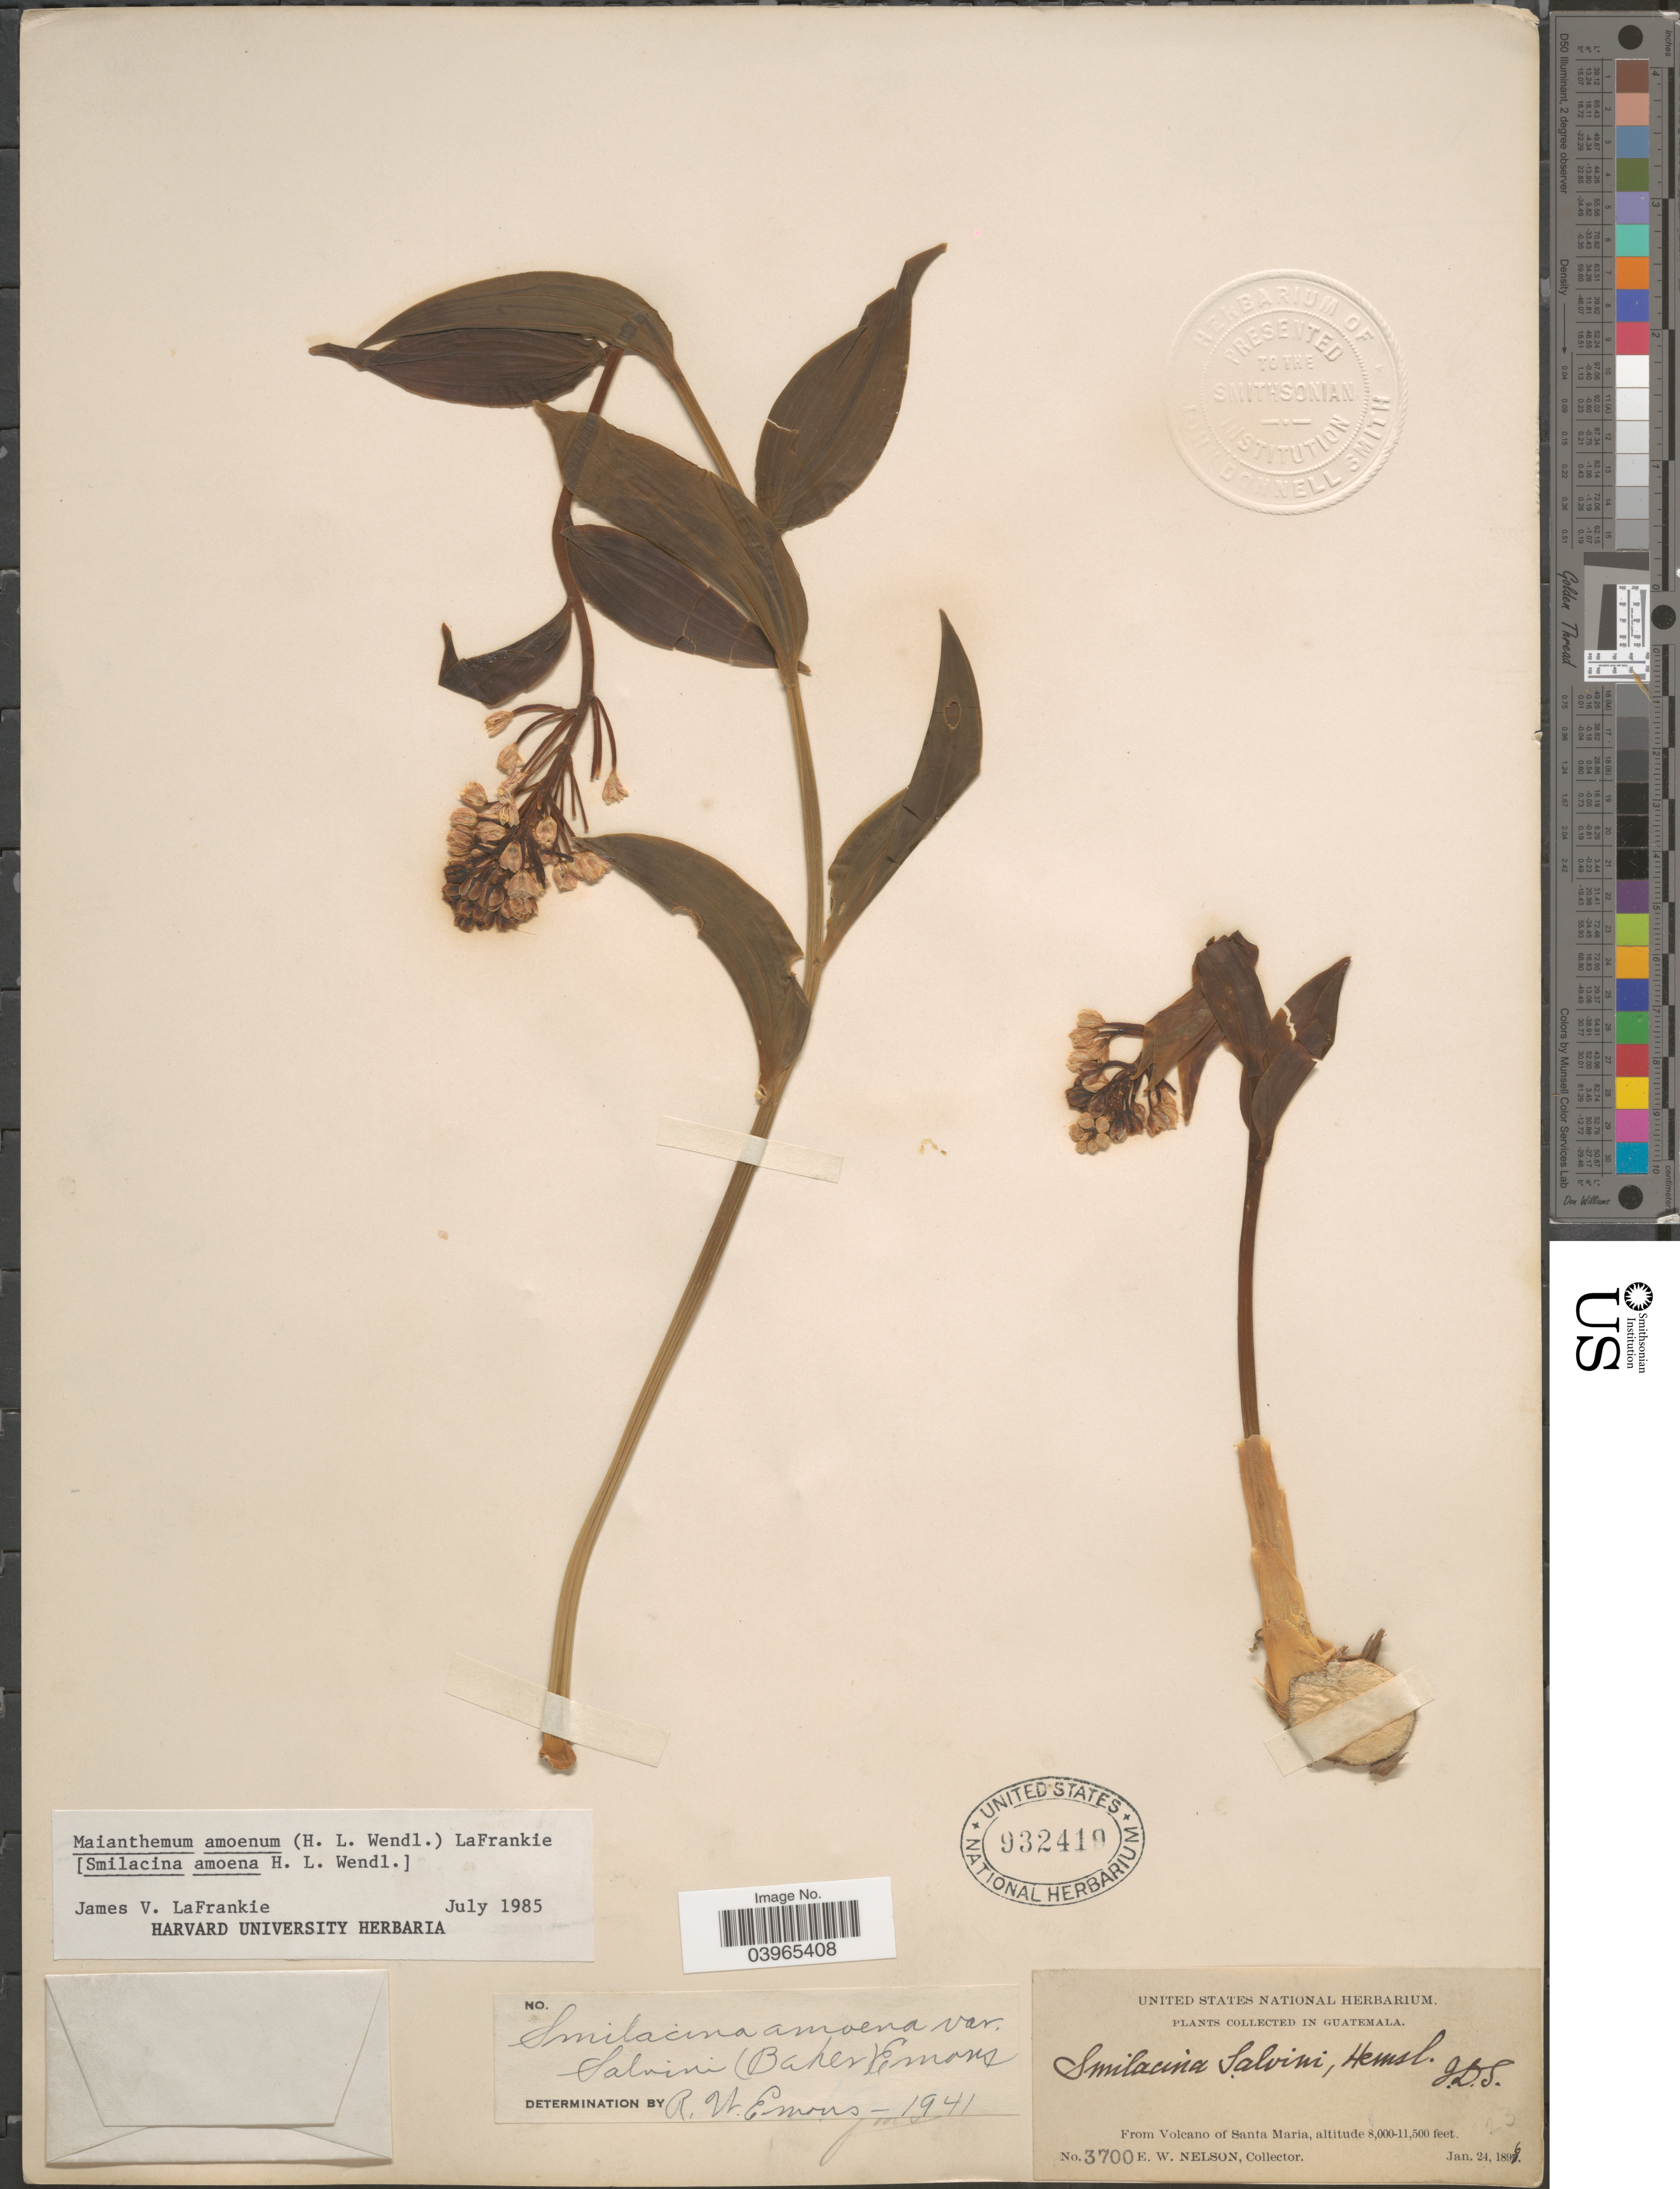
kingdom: Plantae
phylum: Tracheophyta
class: Liliopsida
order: Asparagales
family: Asparagaceae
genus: Maianthemum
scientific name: Maianthemum amoenum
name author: (H.L. Wendl.) LaFrankie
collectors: E. W. Nelson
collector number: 3700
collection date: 1896-01-24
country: Guatemala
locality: From Volcano of Santa Maria.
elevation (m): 2438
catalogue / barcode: US 932419